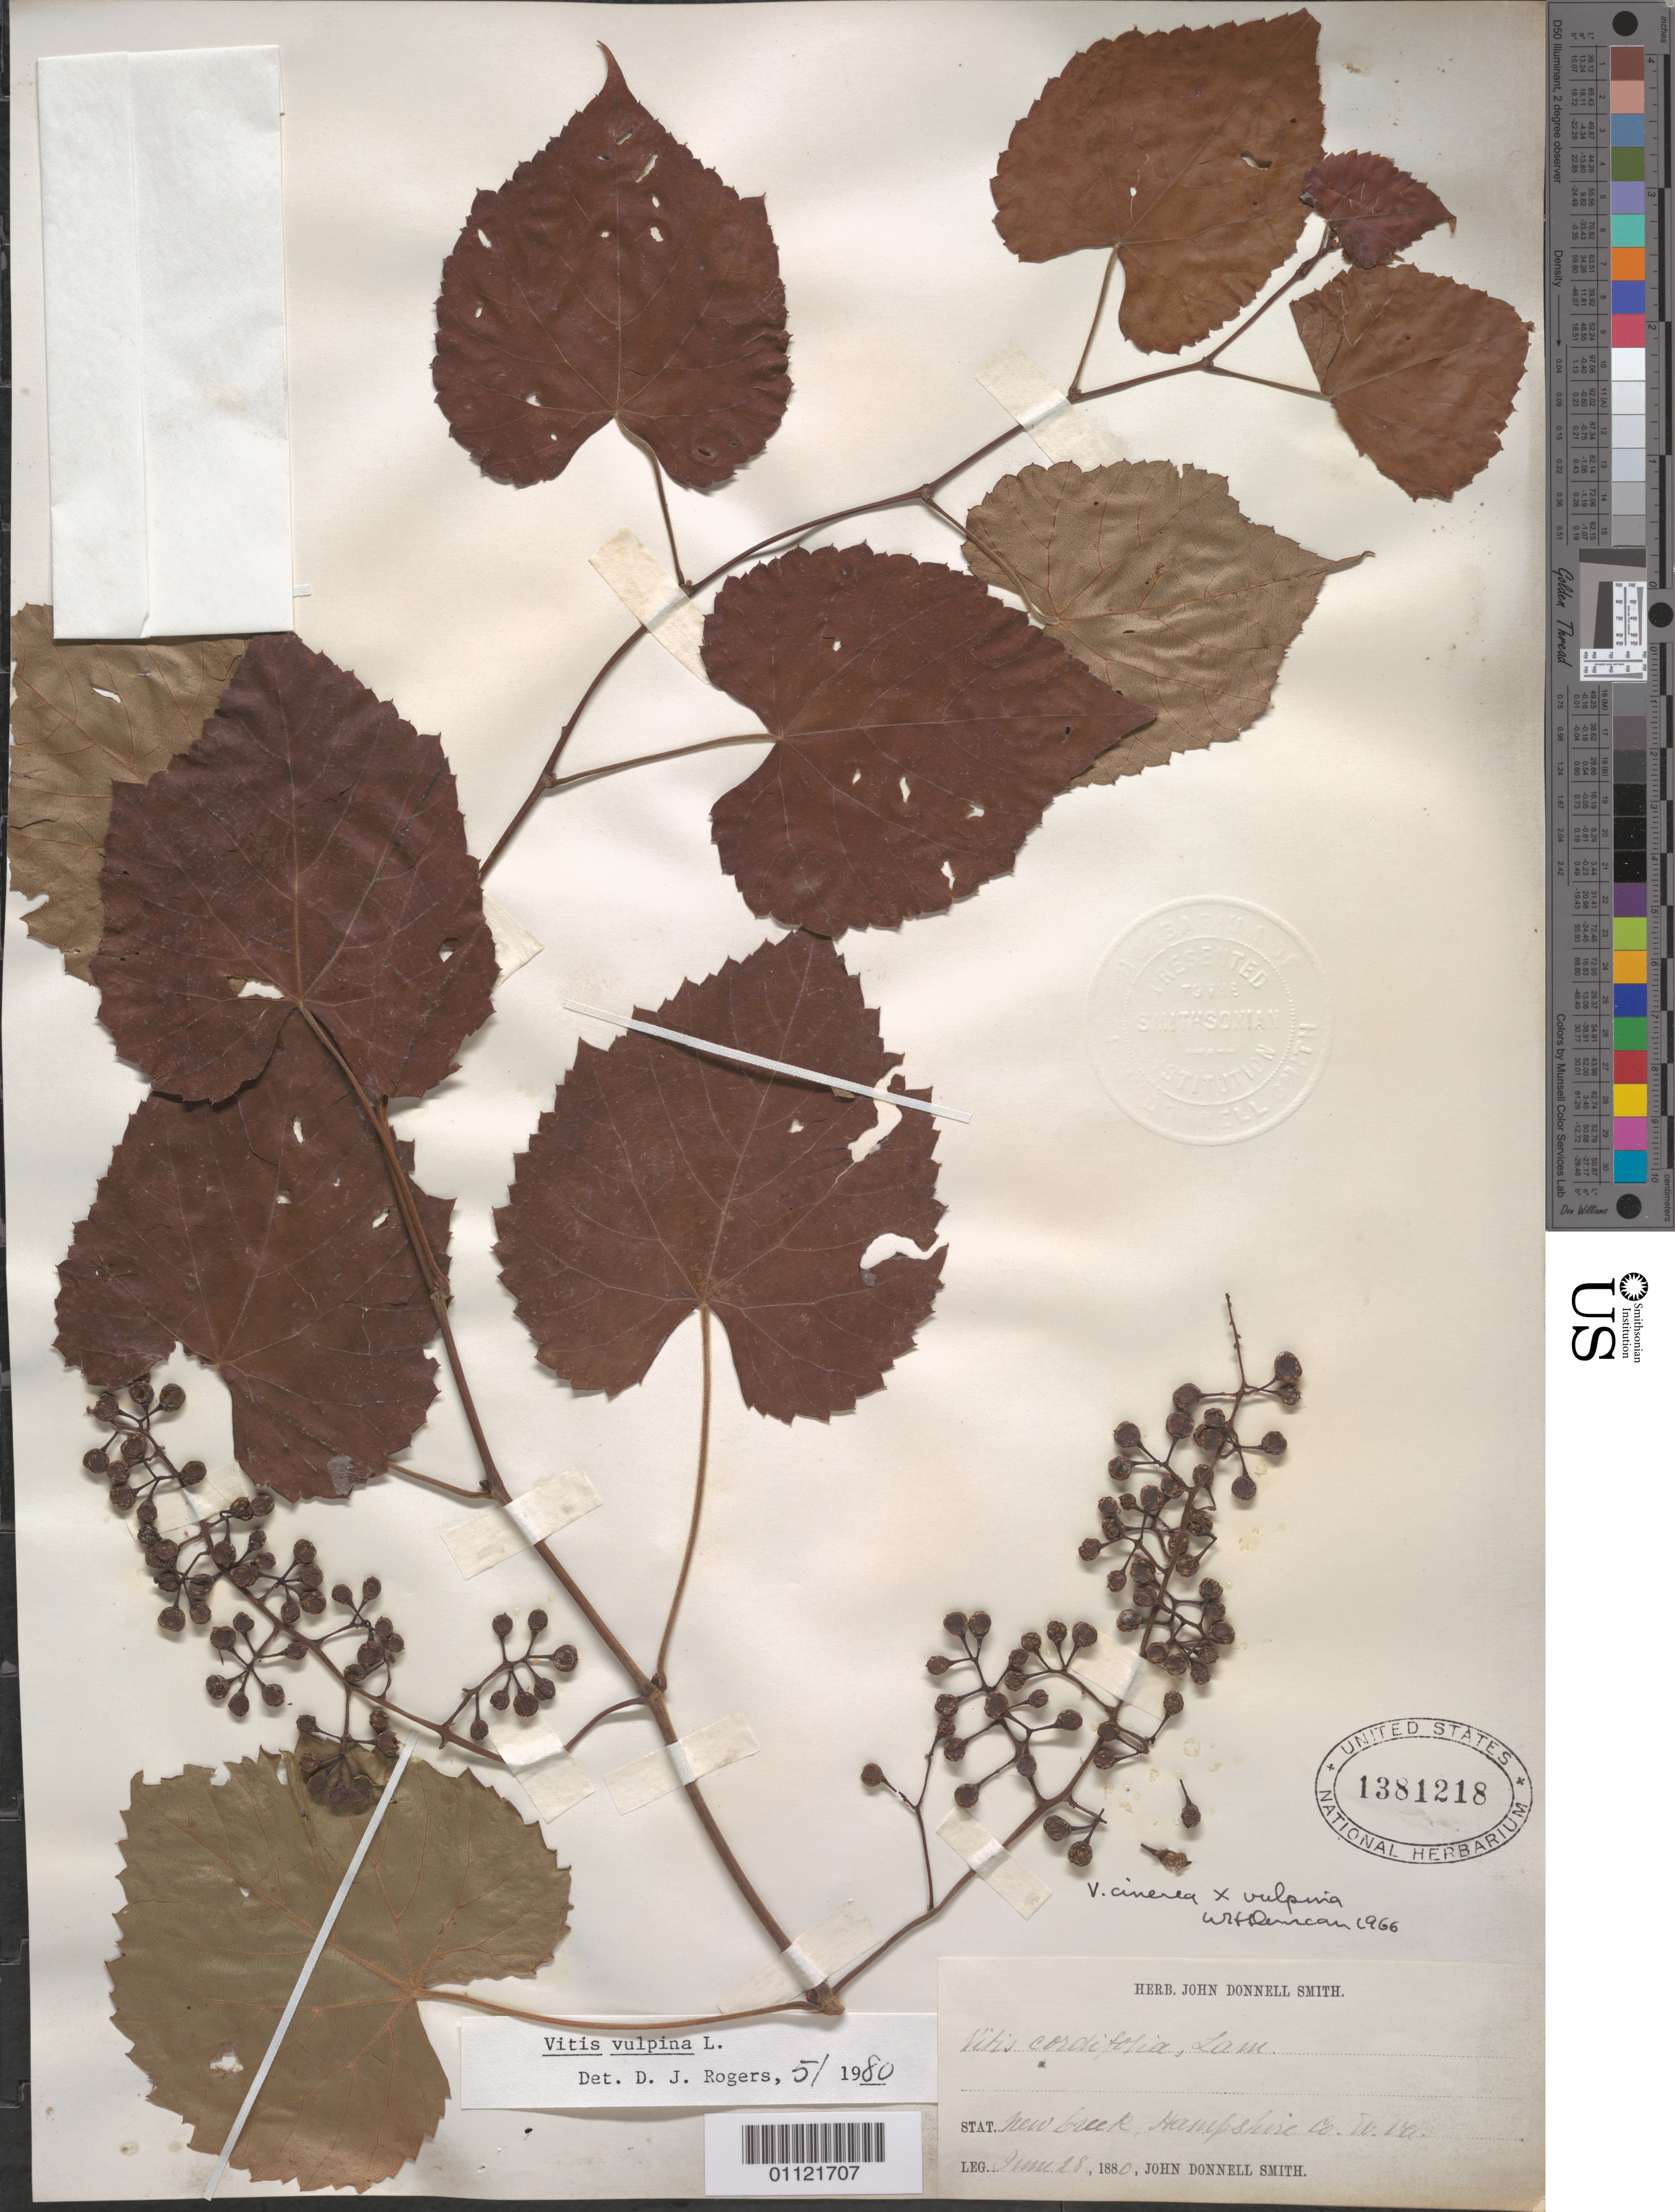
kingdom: Plantae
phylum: Tracheophyta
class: Magnoliopsida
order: Vitales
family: Vitaceae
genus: Vitis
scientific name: Vitis vulpina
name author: L.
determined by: Rogers, D. J.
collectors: ex Herb. John Donnell Smith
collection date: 1880-06-28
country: United States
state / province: West Virginia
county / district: Hampshire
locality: New Creek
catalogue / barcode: US 1381218